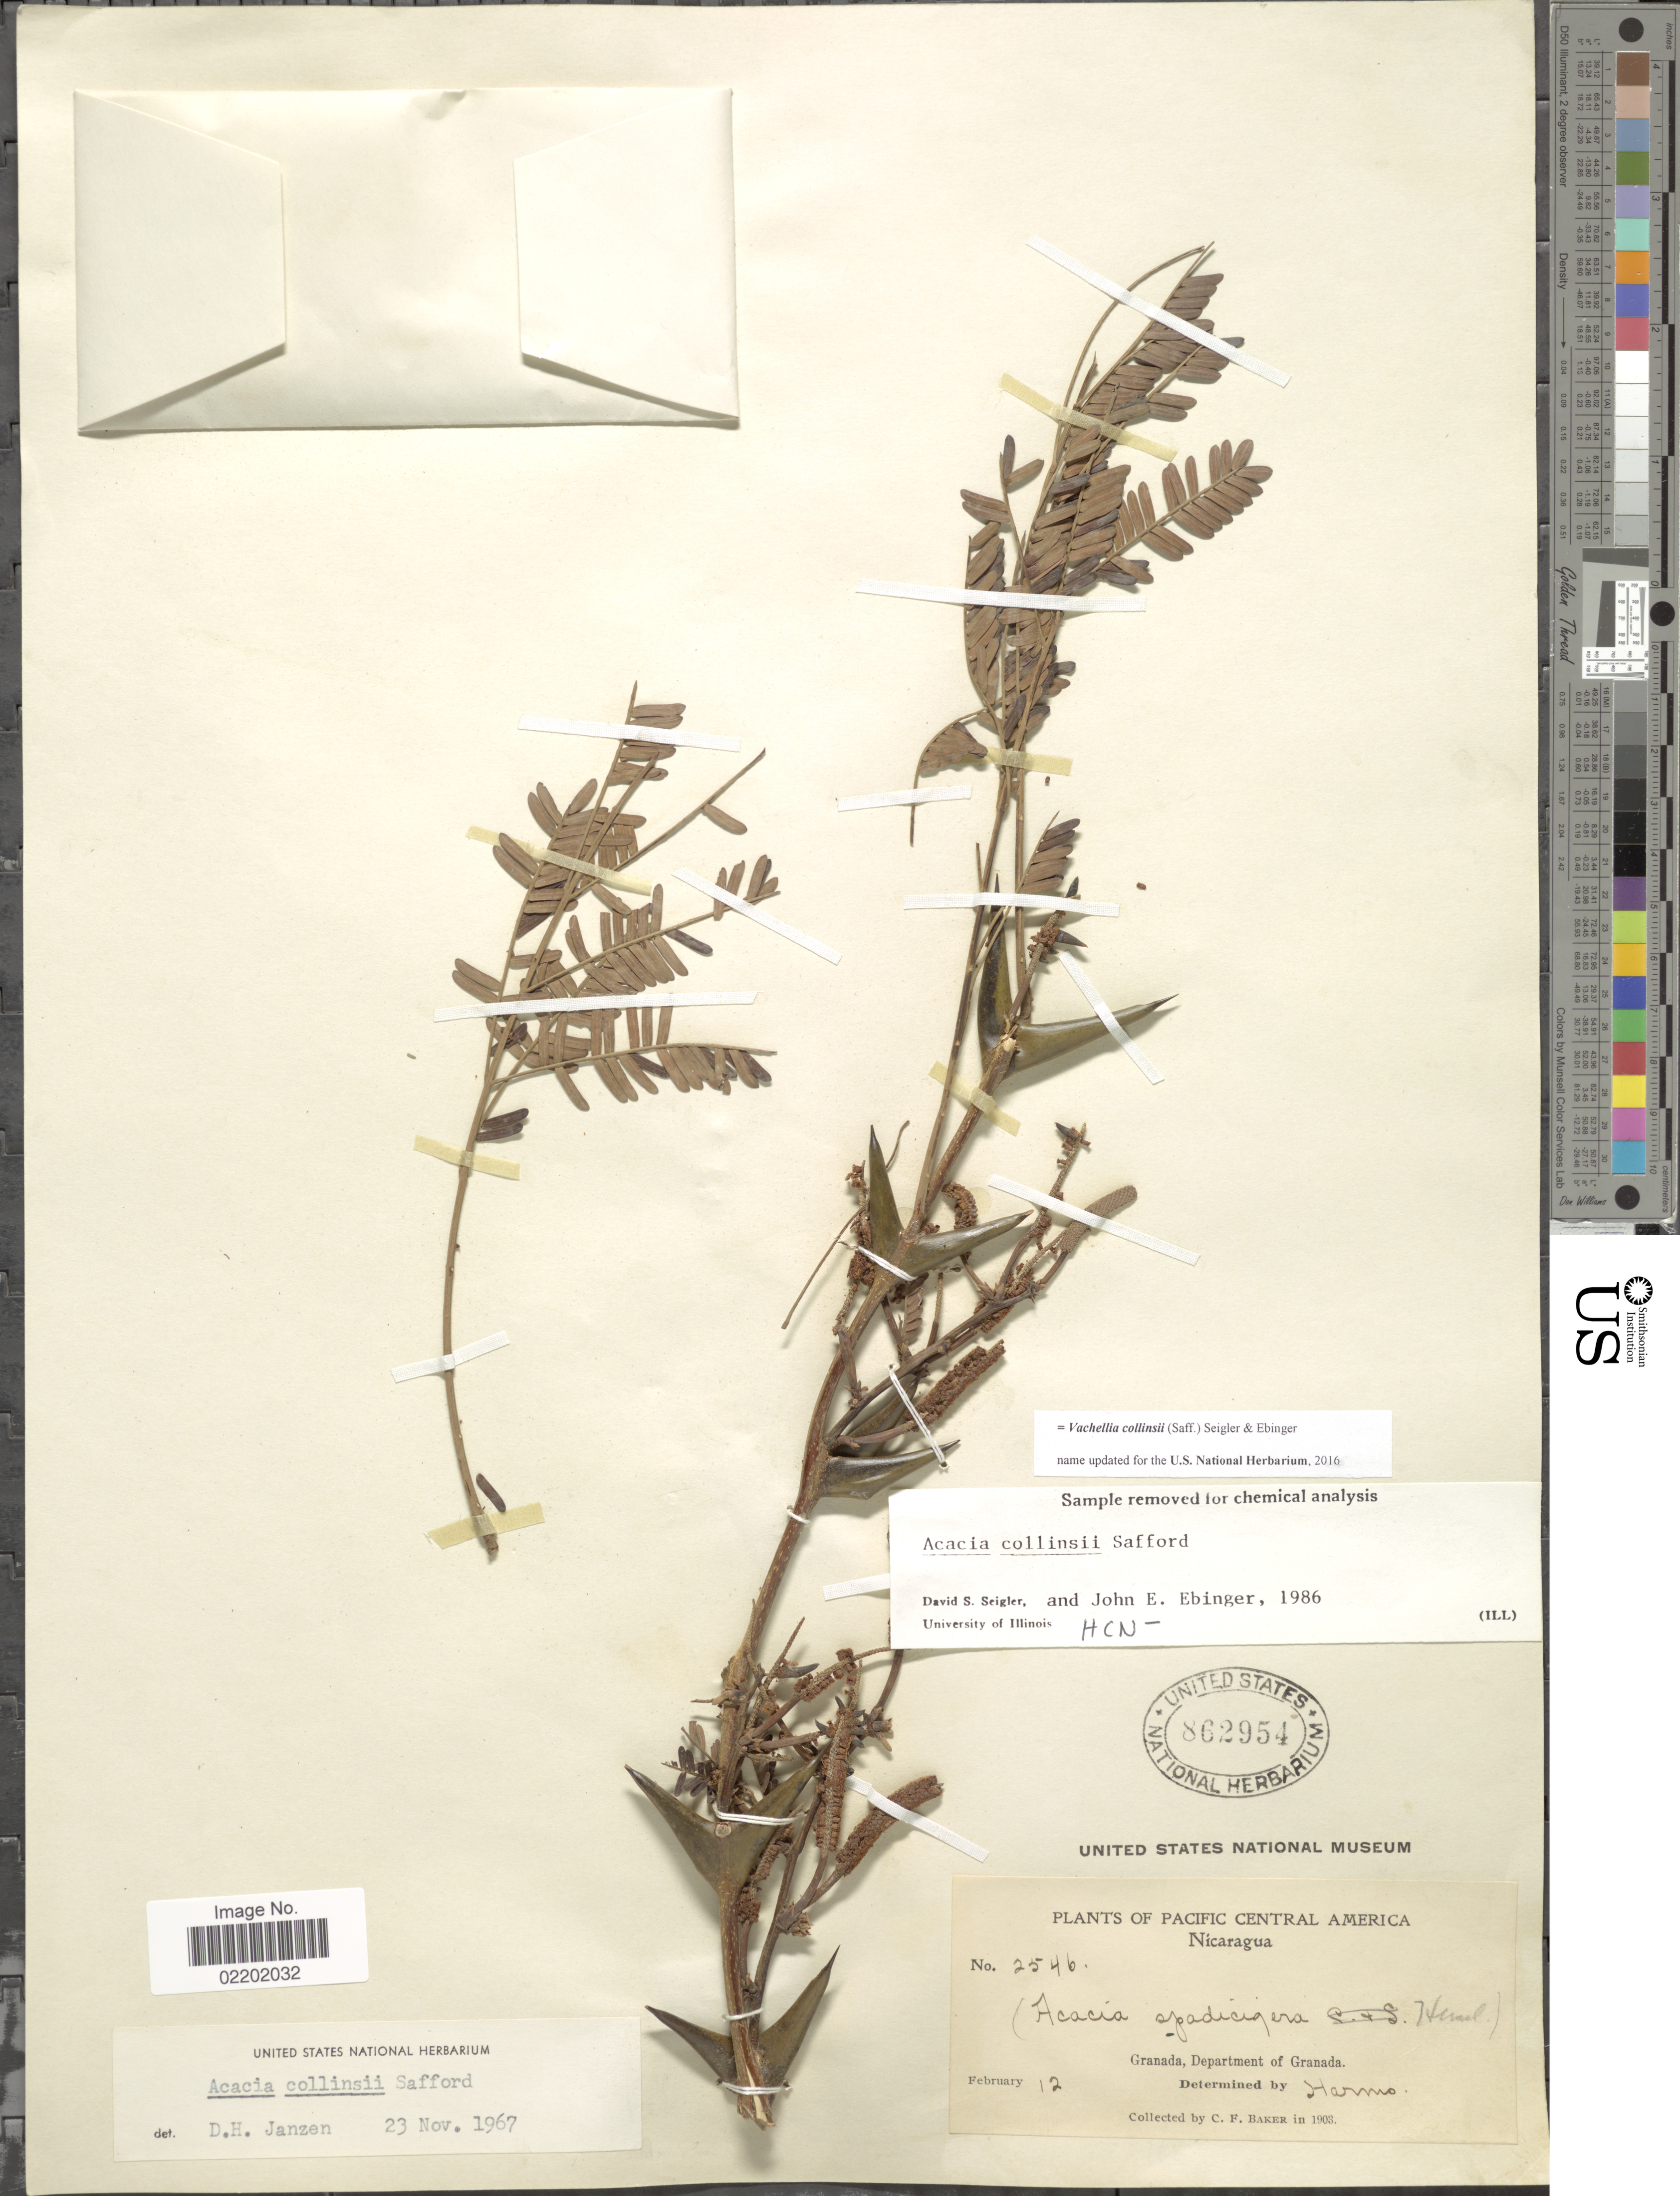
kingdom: Plantae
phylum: Tracheophyta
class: Magnoliopsida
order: Fabales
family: Fabaceae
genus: Vachellia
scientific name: Vachellia collinsii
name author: (Saff.) Seigler & Ebinger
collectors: C. F. Baker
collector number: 2546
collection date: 1903-02-12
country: Nicaragua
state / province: Granada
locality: Pacific Central America, Department of Granada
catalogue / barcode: US 862954